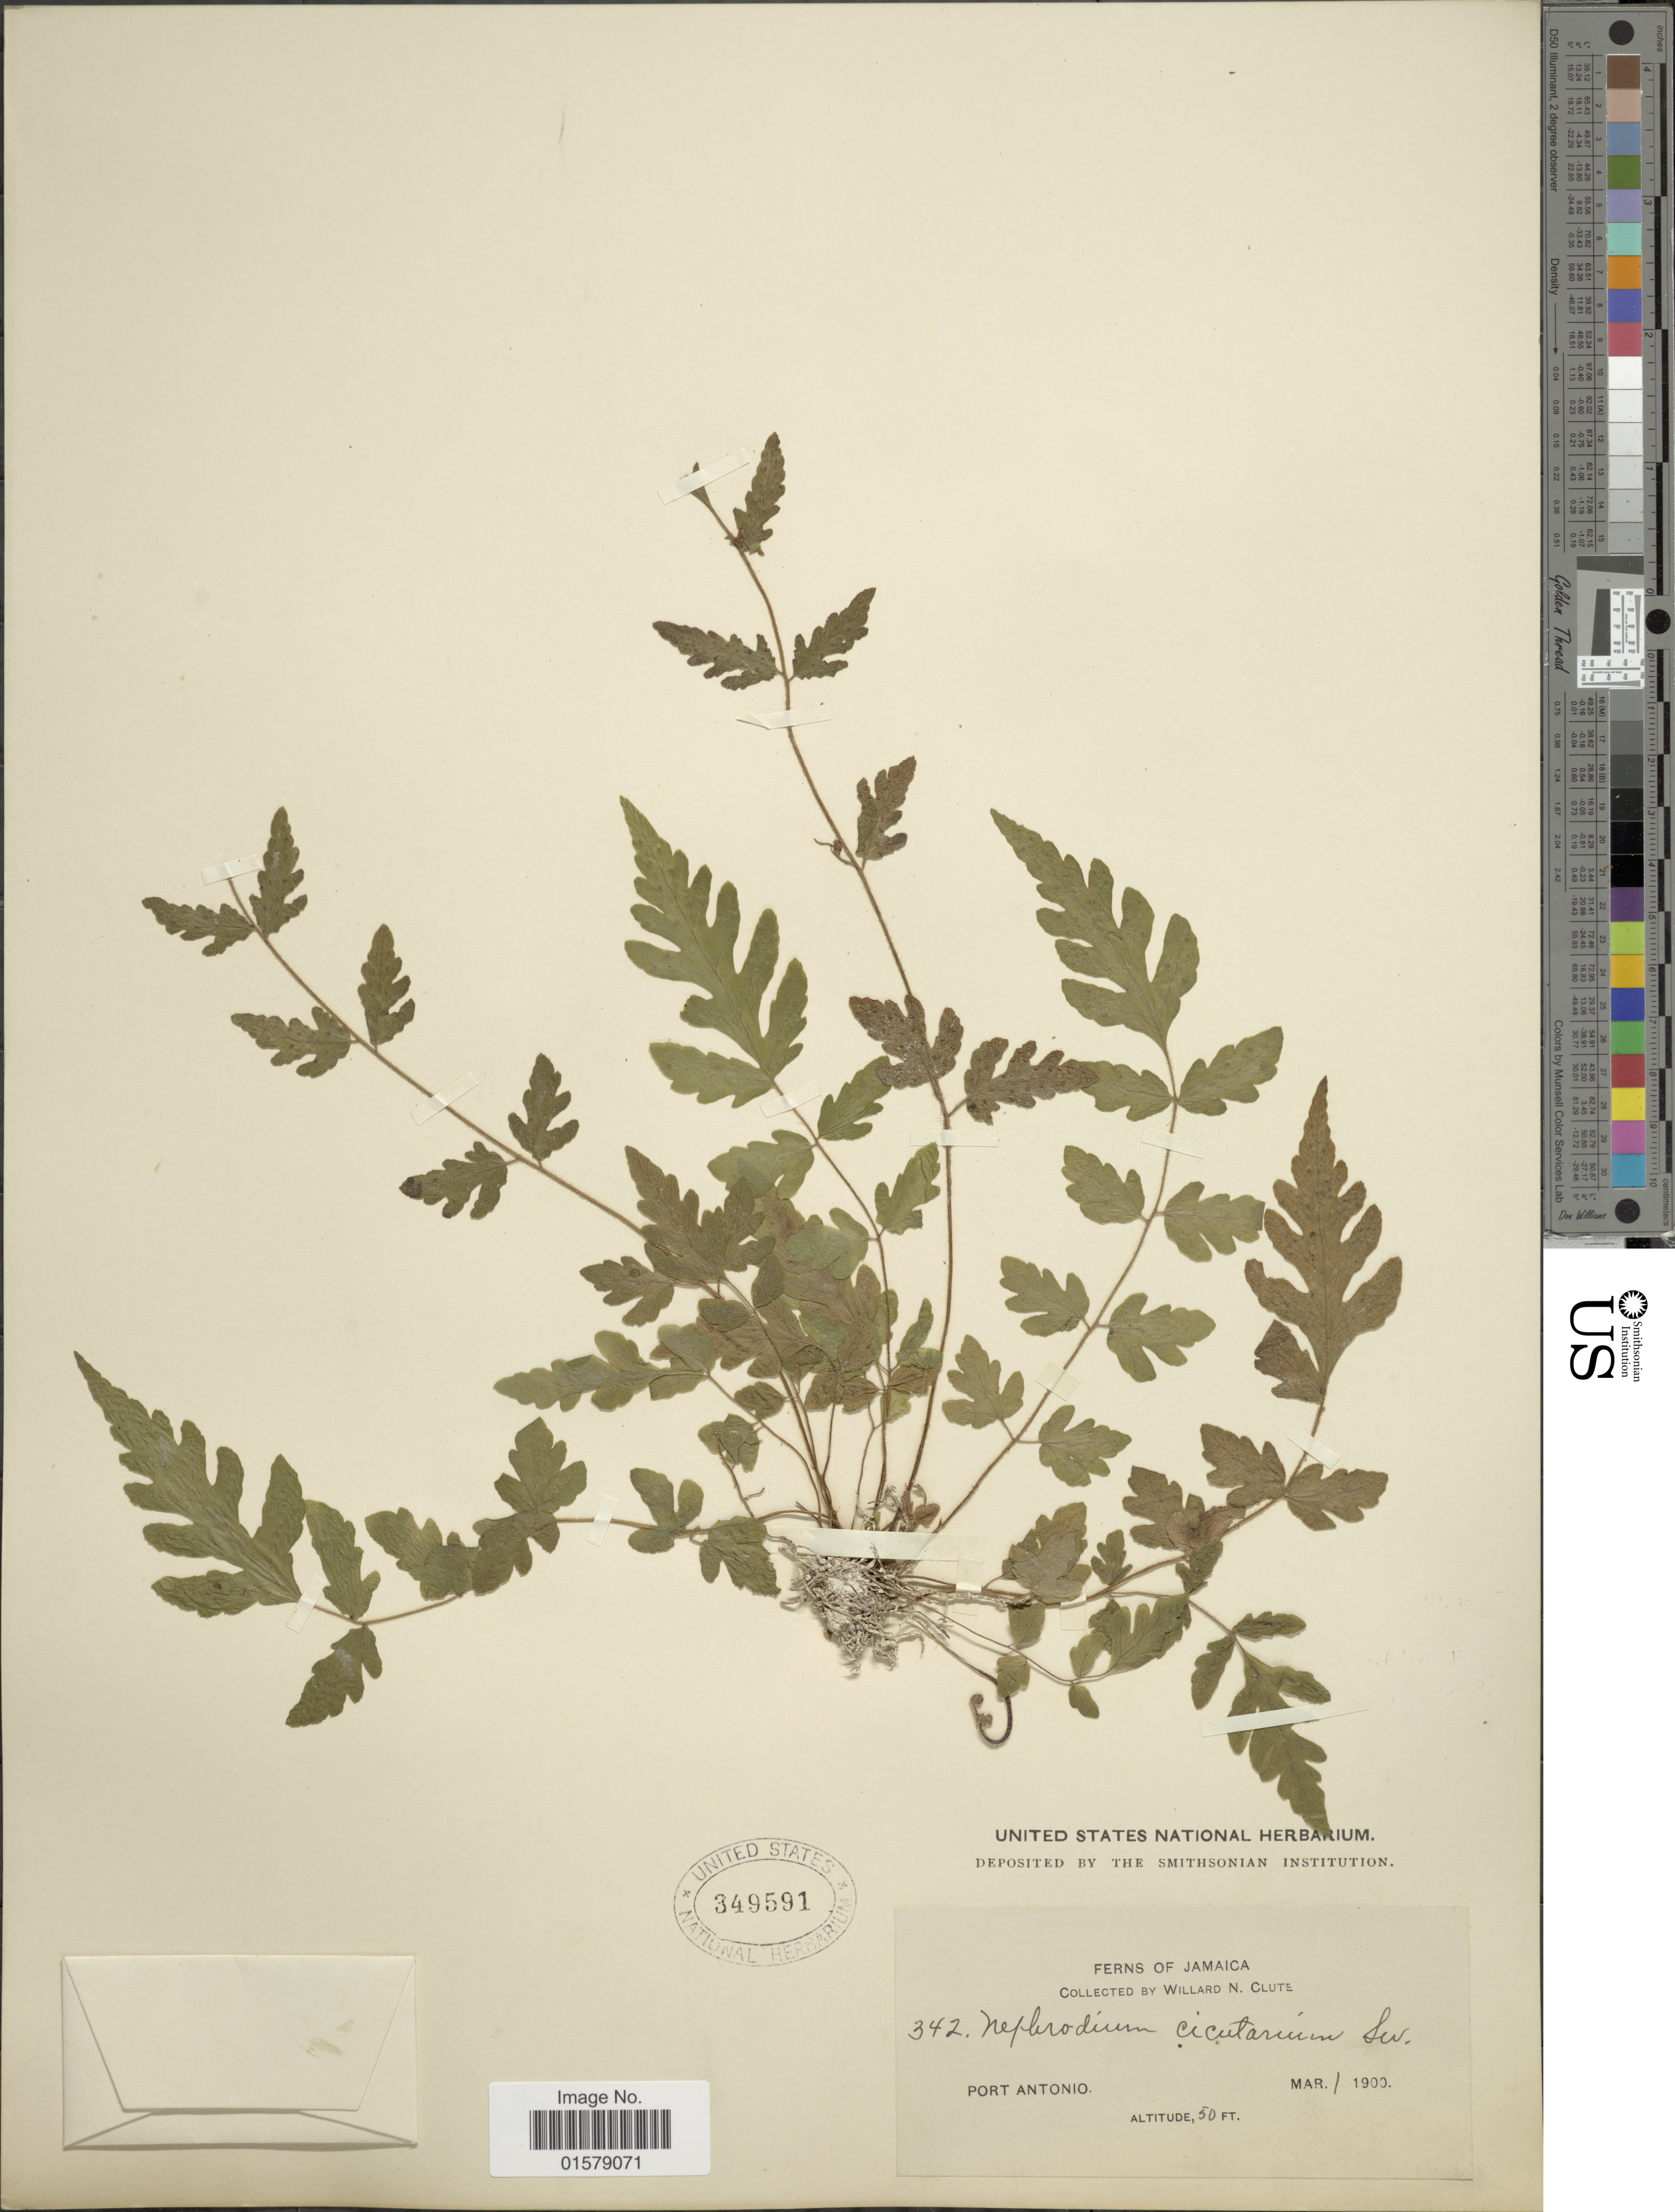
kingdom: Plantae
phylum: Tracheophyta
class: Polypodiopsida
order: Polypodiales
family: Tectariaceae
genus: Tectaria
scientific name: Tectaria coriandrifolia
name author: Underw.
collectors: W. N. Clute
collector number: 342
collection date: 1900-03-01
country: Jamaica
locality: Port Antonio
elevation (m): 15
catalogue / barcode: US 349591